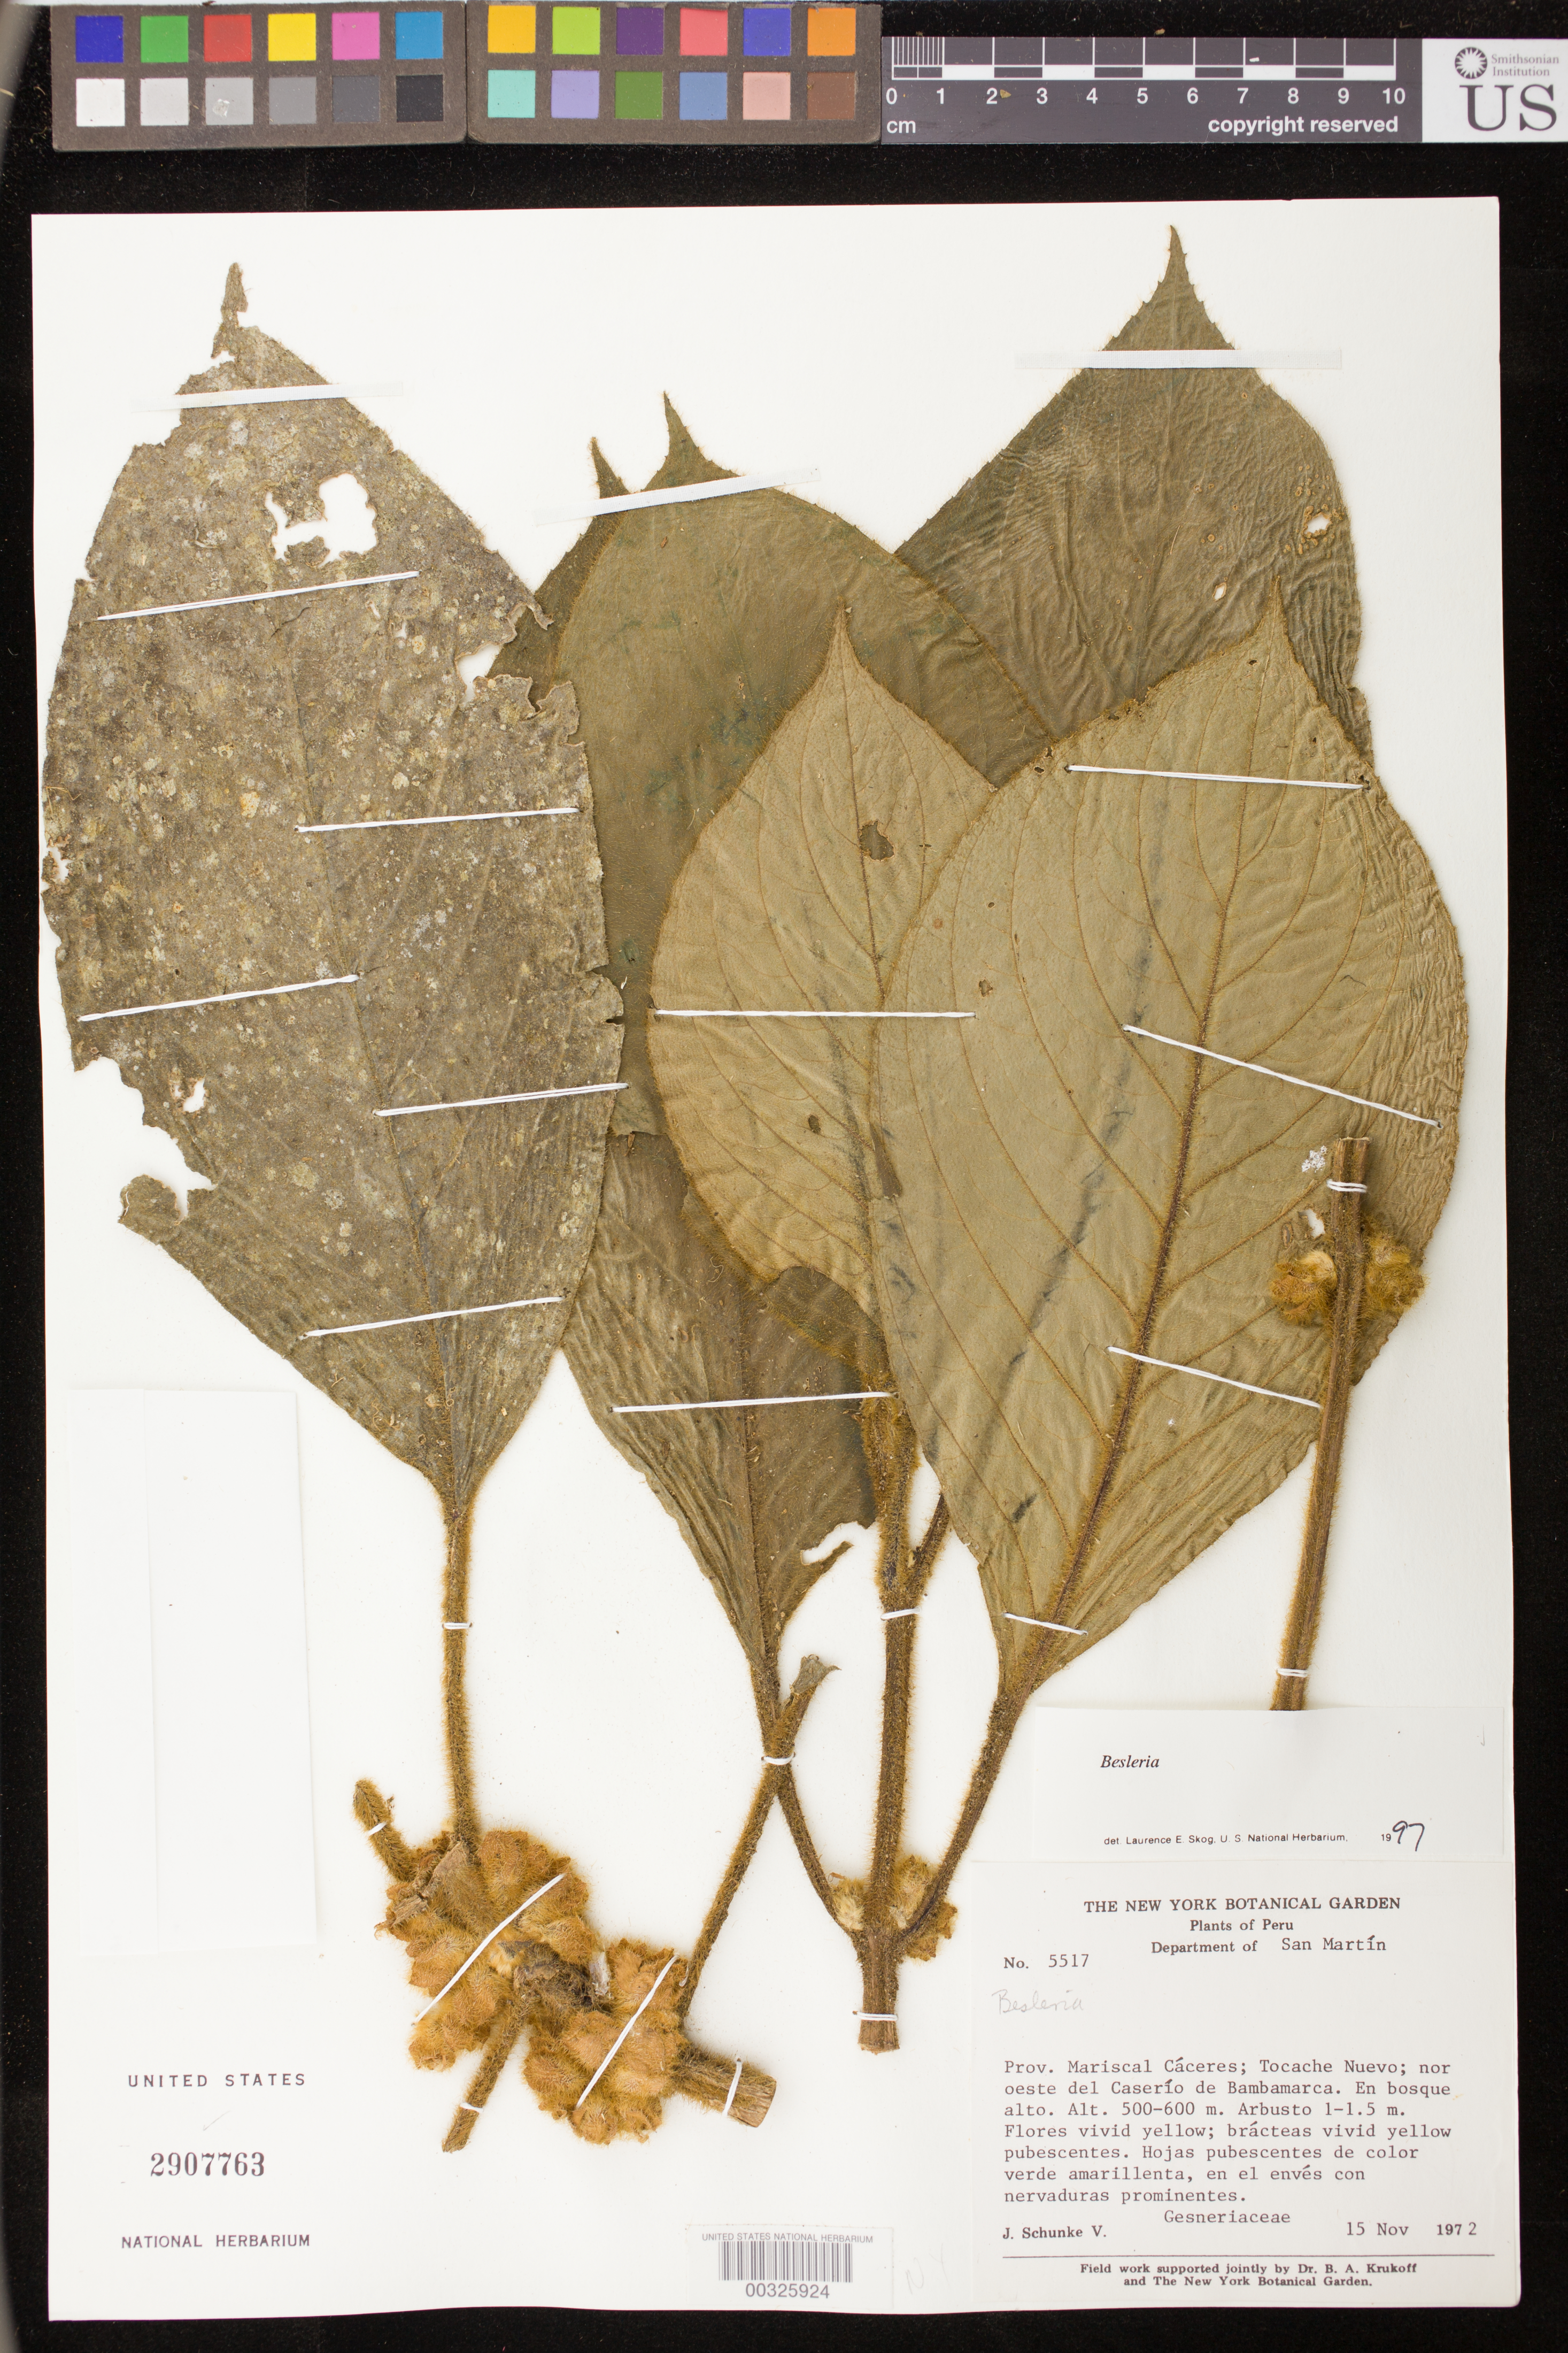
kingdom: Plantae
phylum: Tracheophyta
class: Magnoliopsida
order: Lamiales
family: Gesneriaceae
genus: Besleria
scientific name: Besleria sp.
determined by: Skog, Laurence E.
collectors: J. Schunke Vigo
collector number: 5517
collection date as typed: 15 Nov 1972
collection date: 1972-11-15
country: Peru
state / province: San Martín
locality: Prov. Mariscal Cáceres; Tocache Nuevo, NW del Caserío de Bambamarca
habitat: En bosque alto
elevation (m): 500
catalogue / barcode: US 2907763